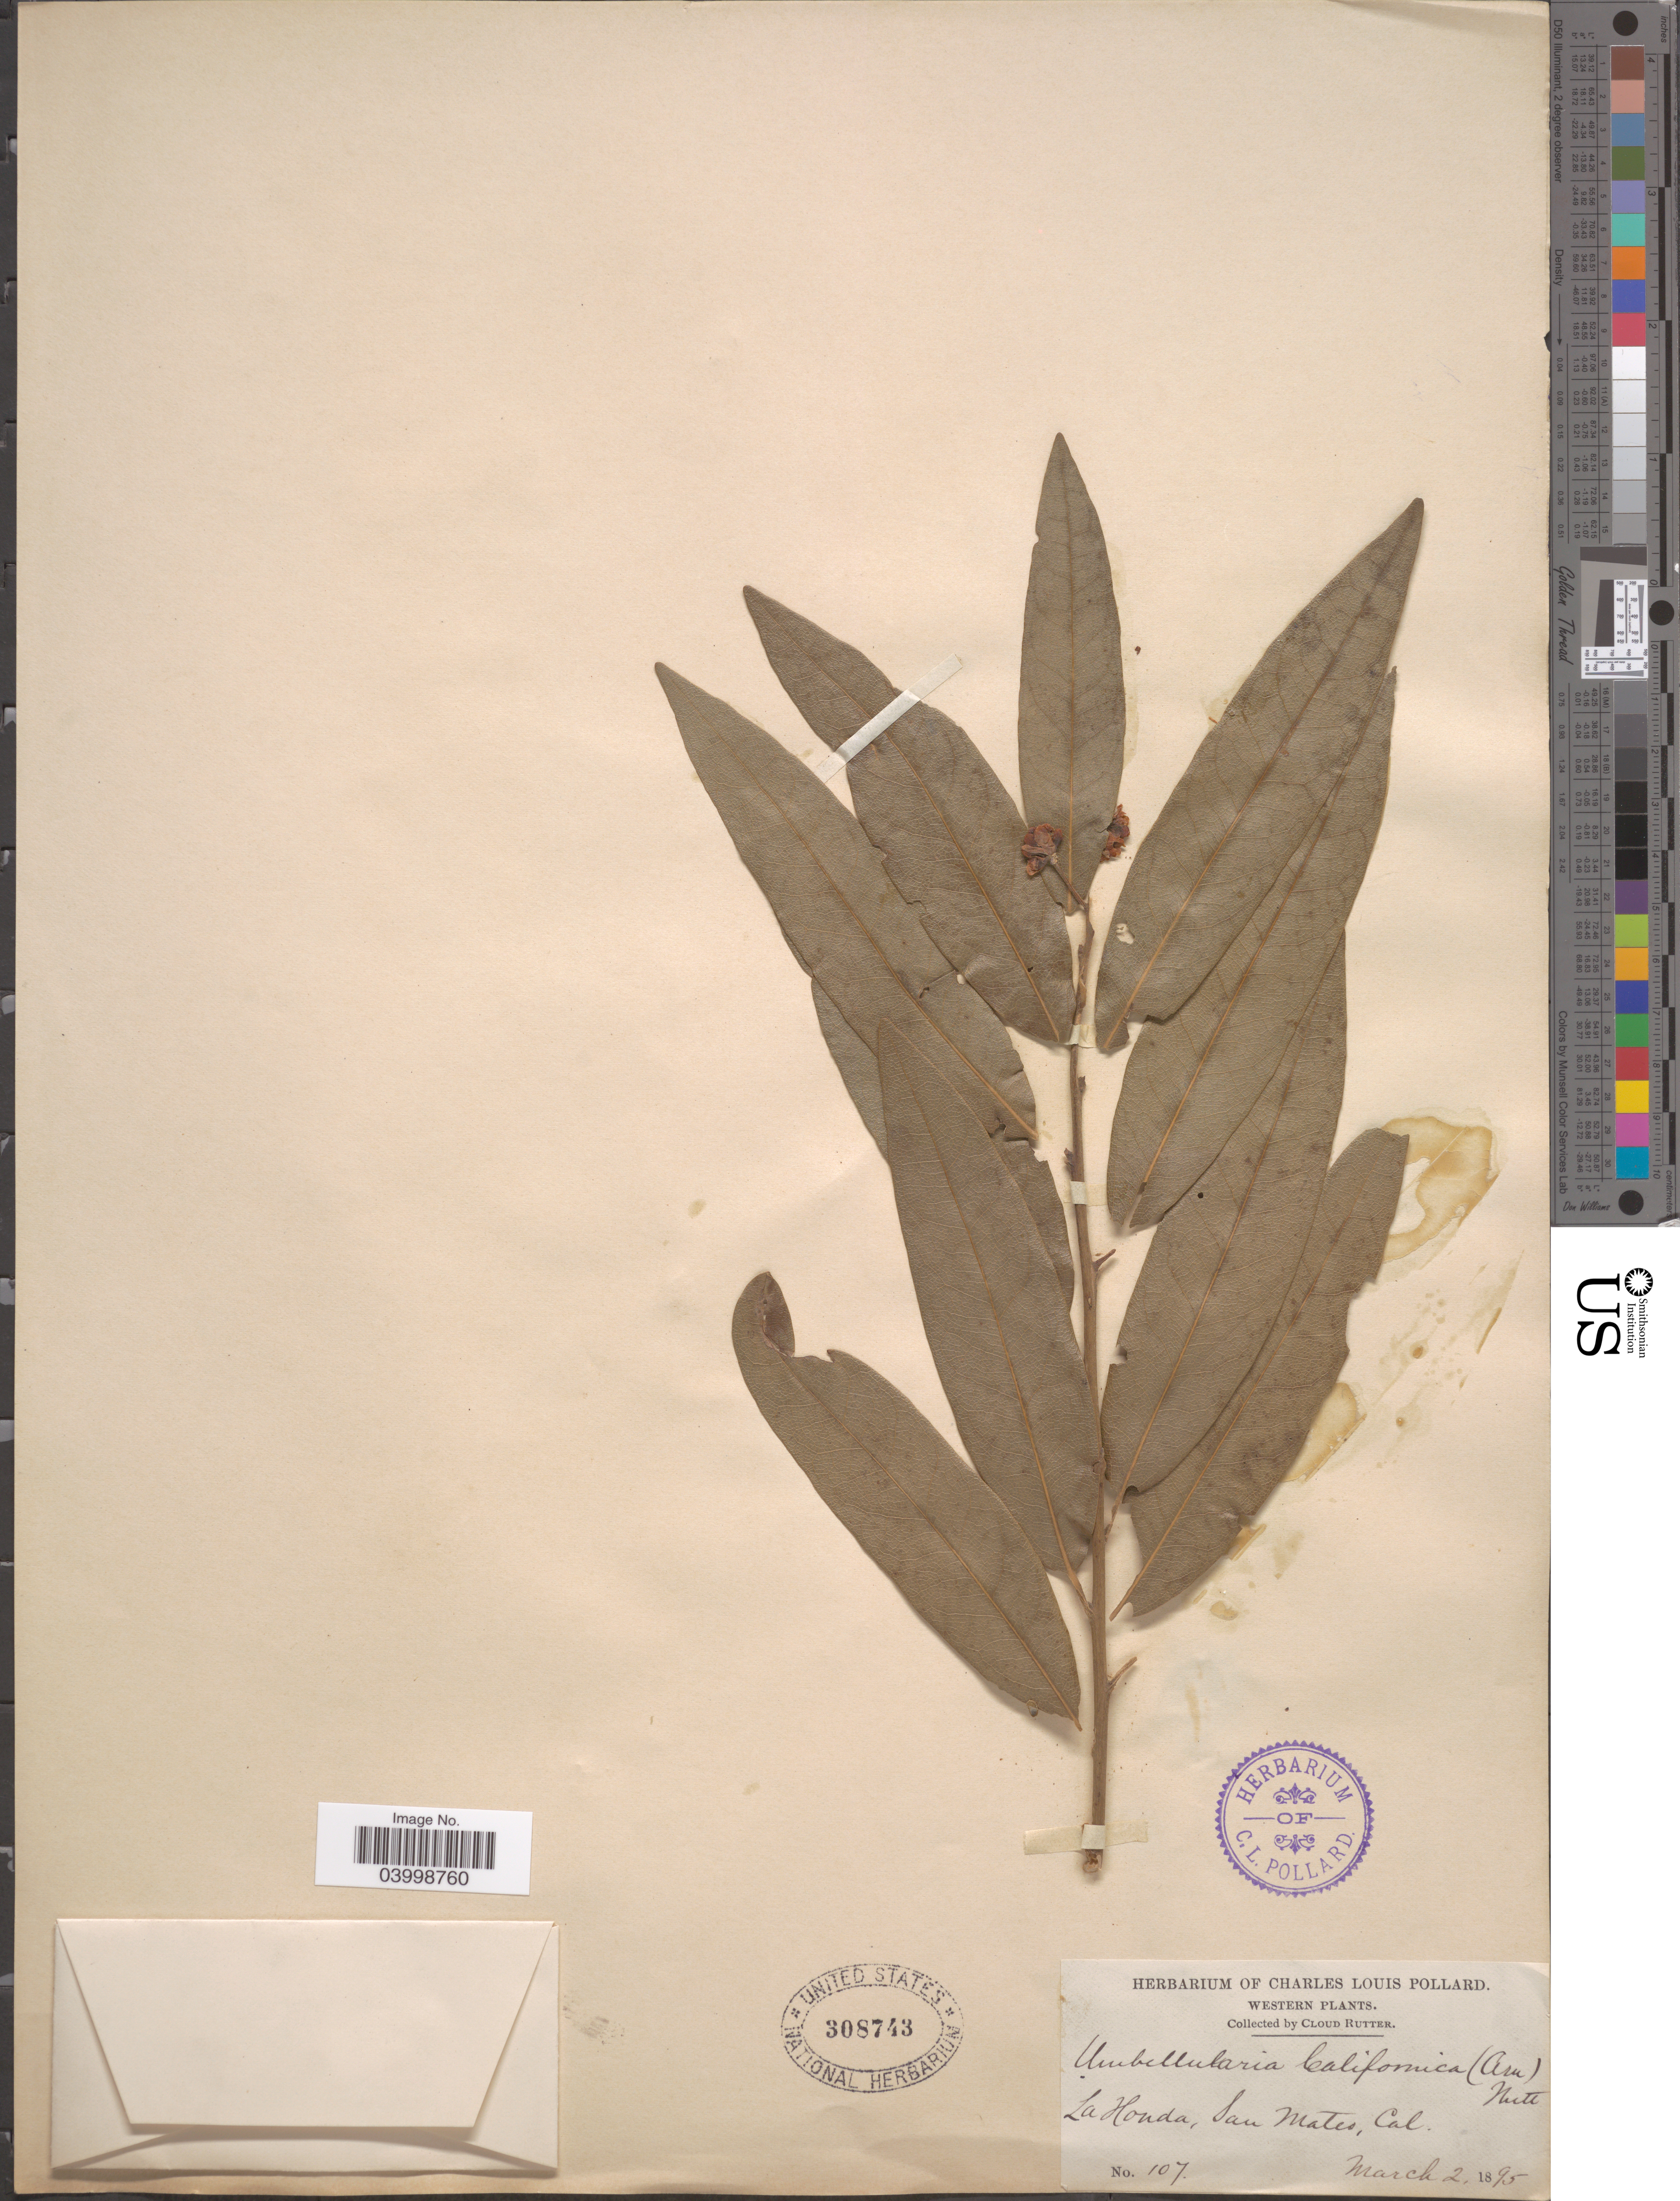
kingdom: Plantae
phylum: Tracheophyta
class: Magnoliopsida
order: Laurales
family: Lauraceae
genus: Umbellularia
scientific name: Umbellularia californica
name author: (Hook. & Arn.) Nutt.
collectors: C. Rutter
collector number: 107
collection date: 1895-03-02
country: United States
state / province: California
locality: Western. La Honda, San Mateo.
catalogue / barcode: US 308743